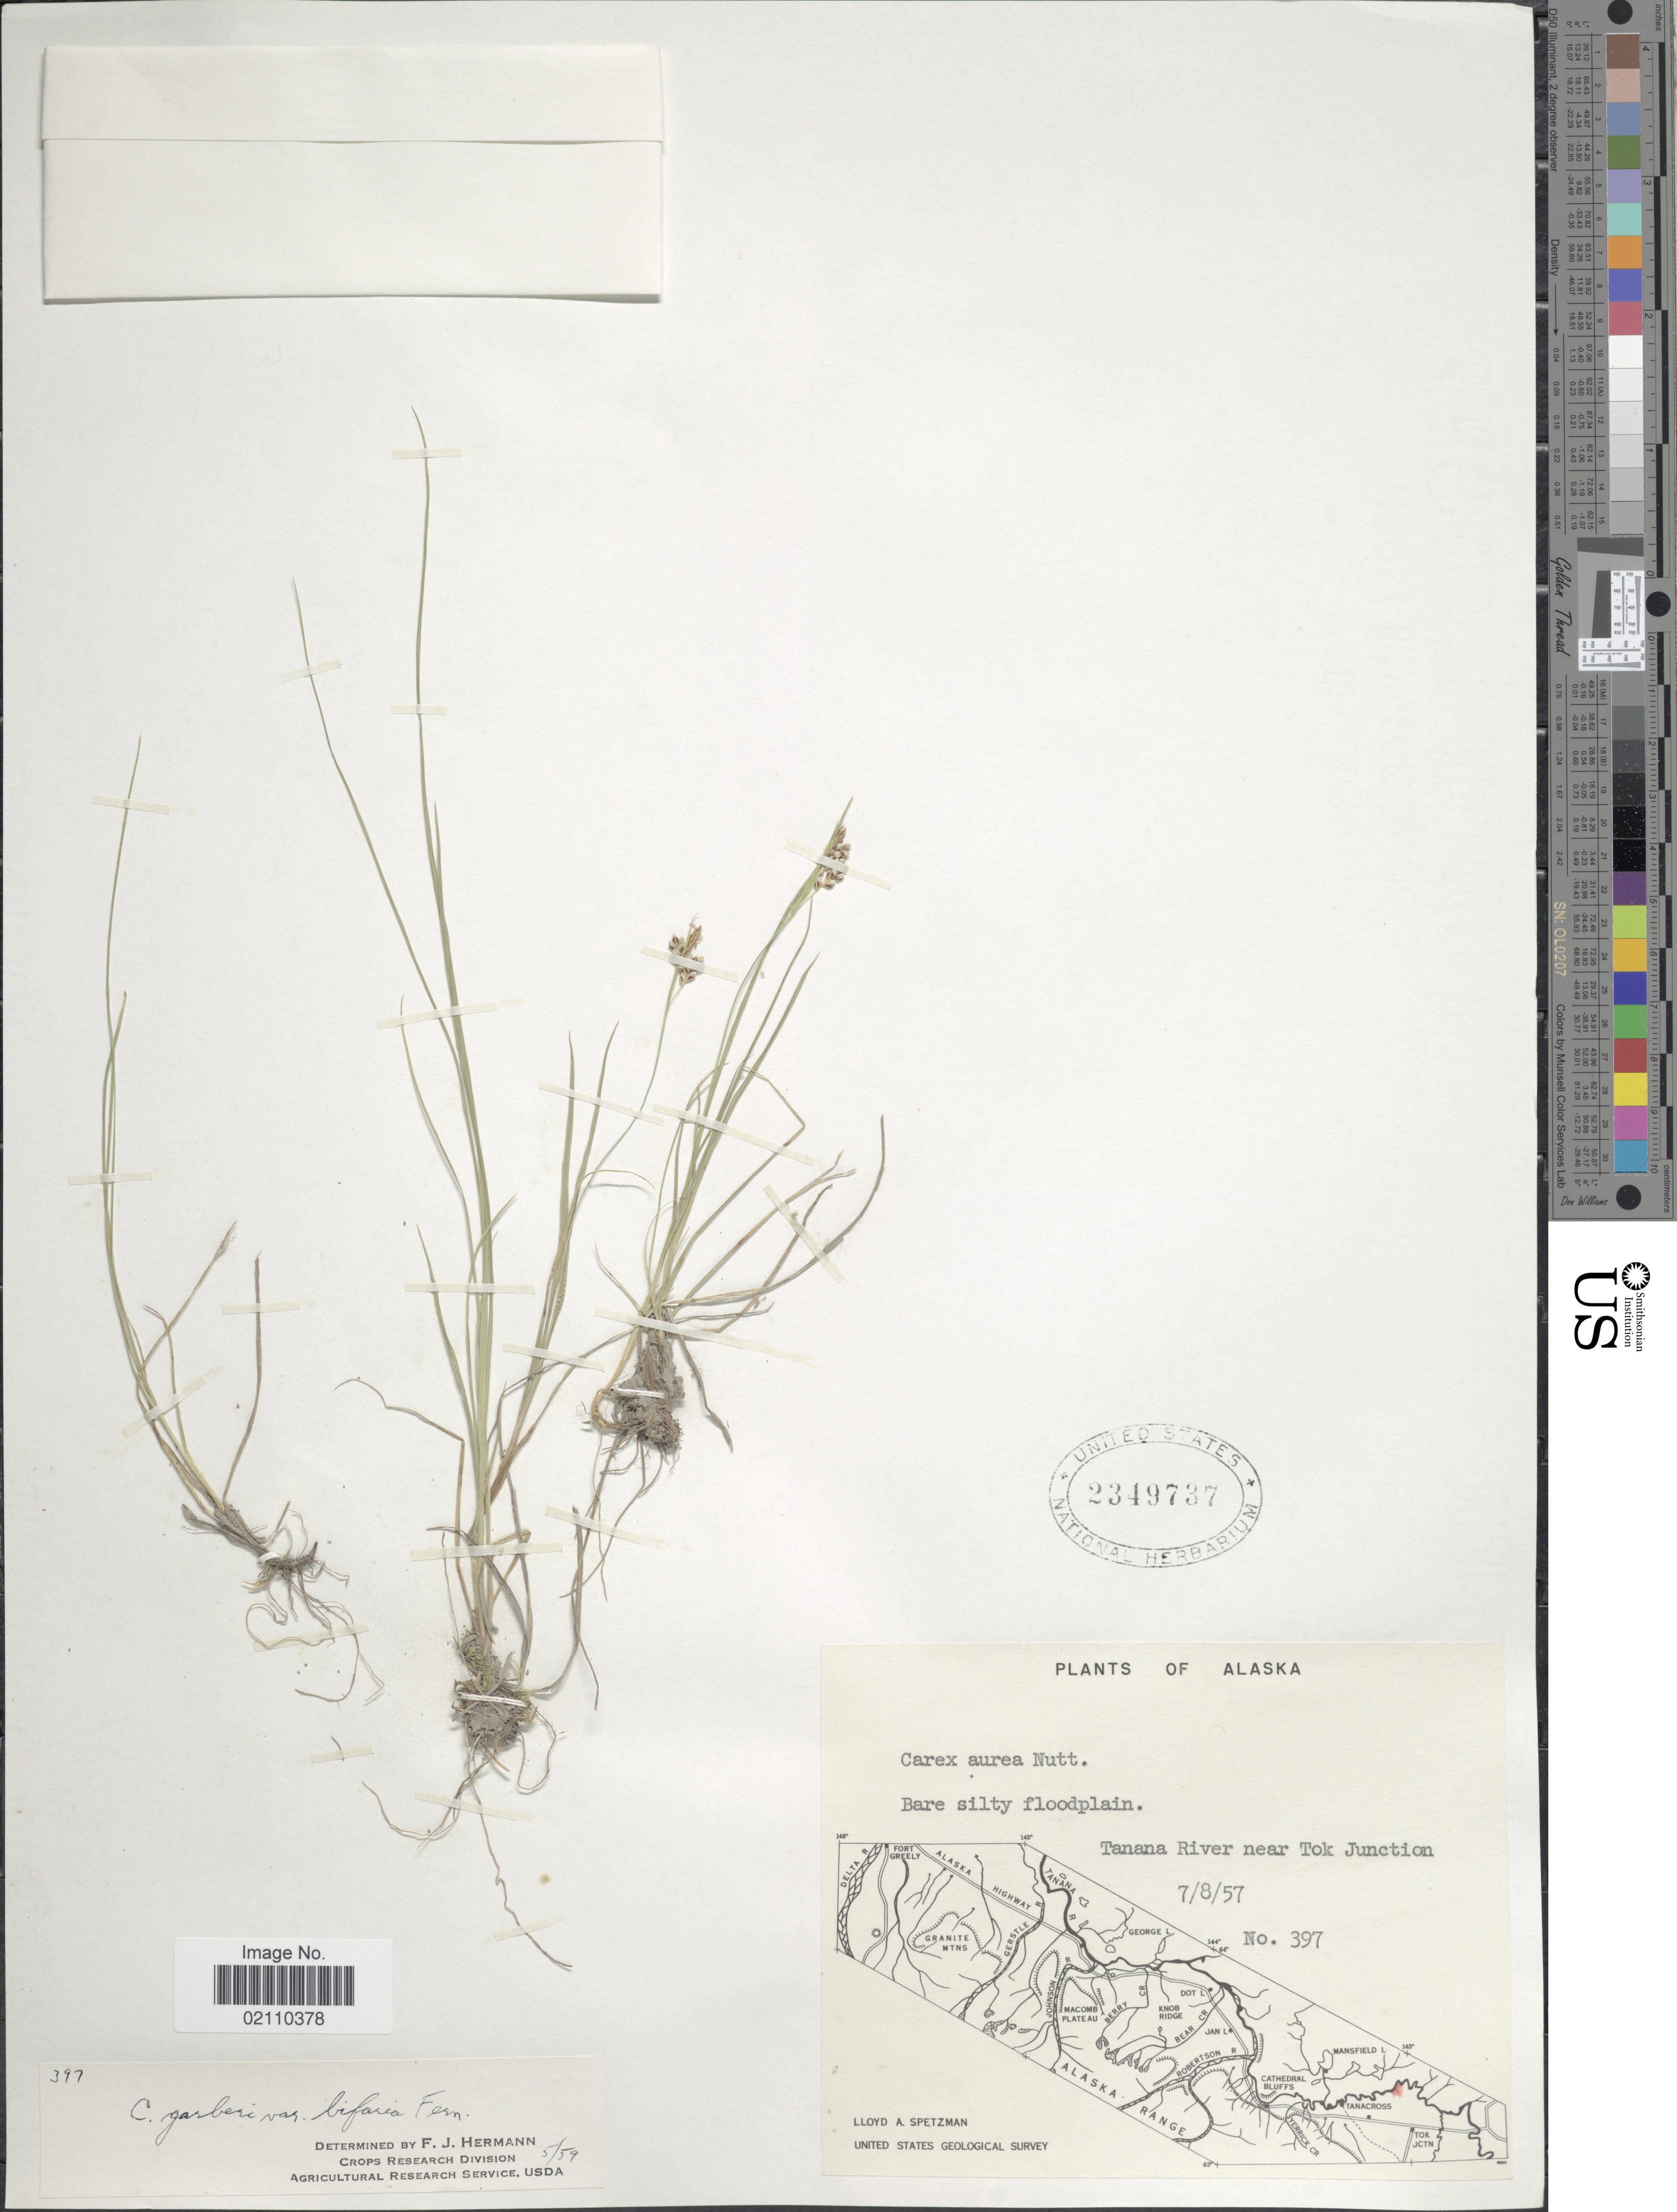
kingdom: Plantae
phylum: Tracheophyta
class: Liliopsida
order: Poales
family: Cyperaceae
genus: Carex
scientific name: Carex garberi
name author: Fernald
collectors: L. Spetzman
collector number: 397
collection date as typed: Transcribed d/m/y: 8/7/57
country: United States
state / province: Alaska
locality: Tanana River near Tok Junction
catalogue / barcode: US 2349737